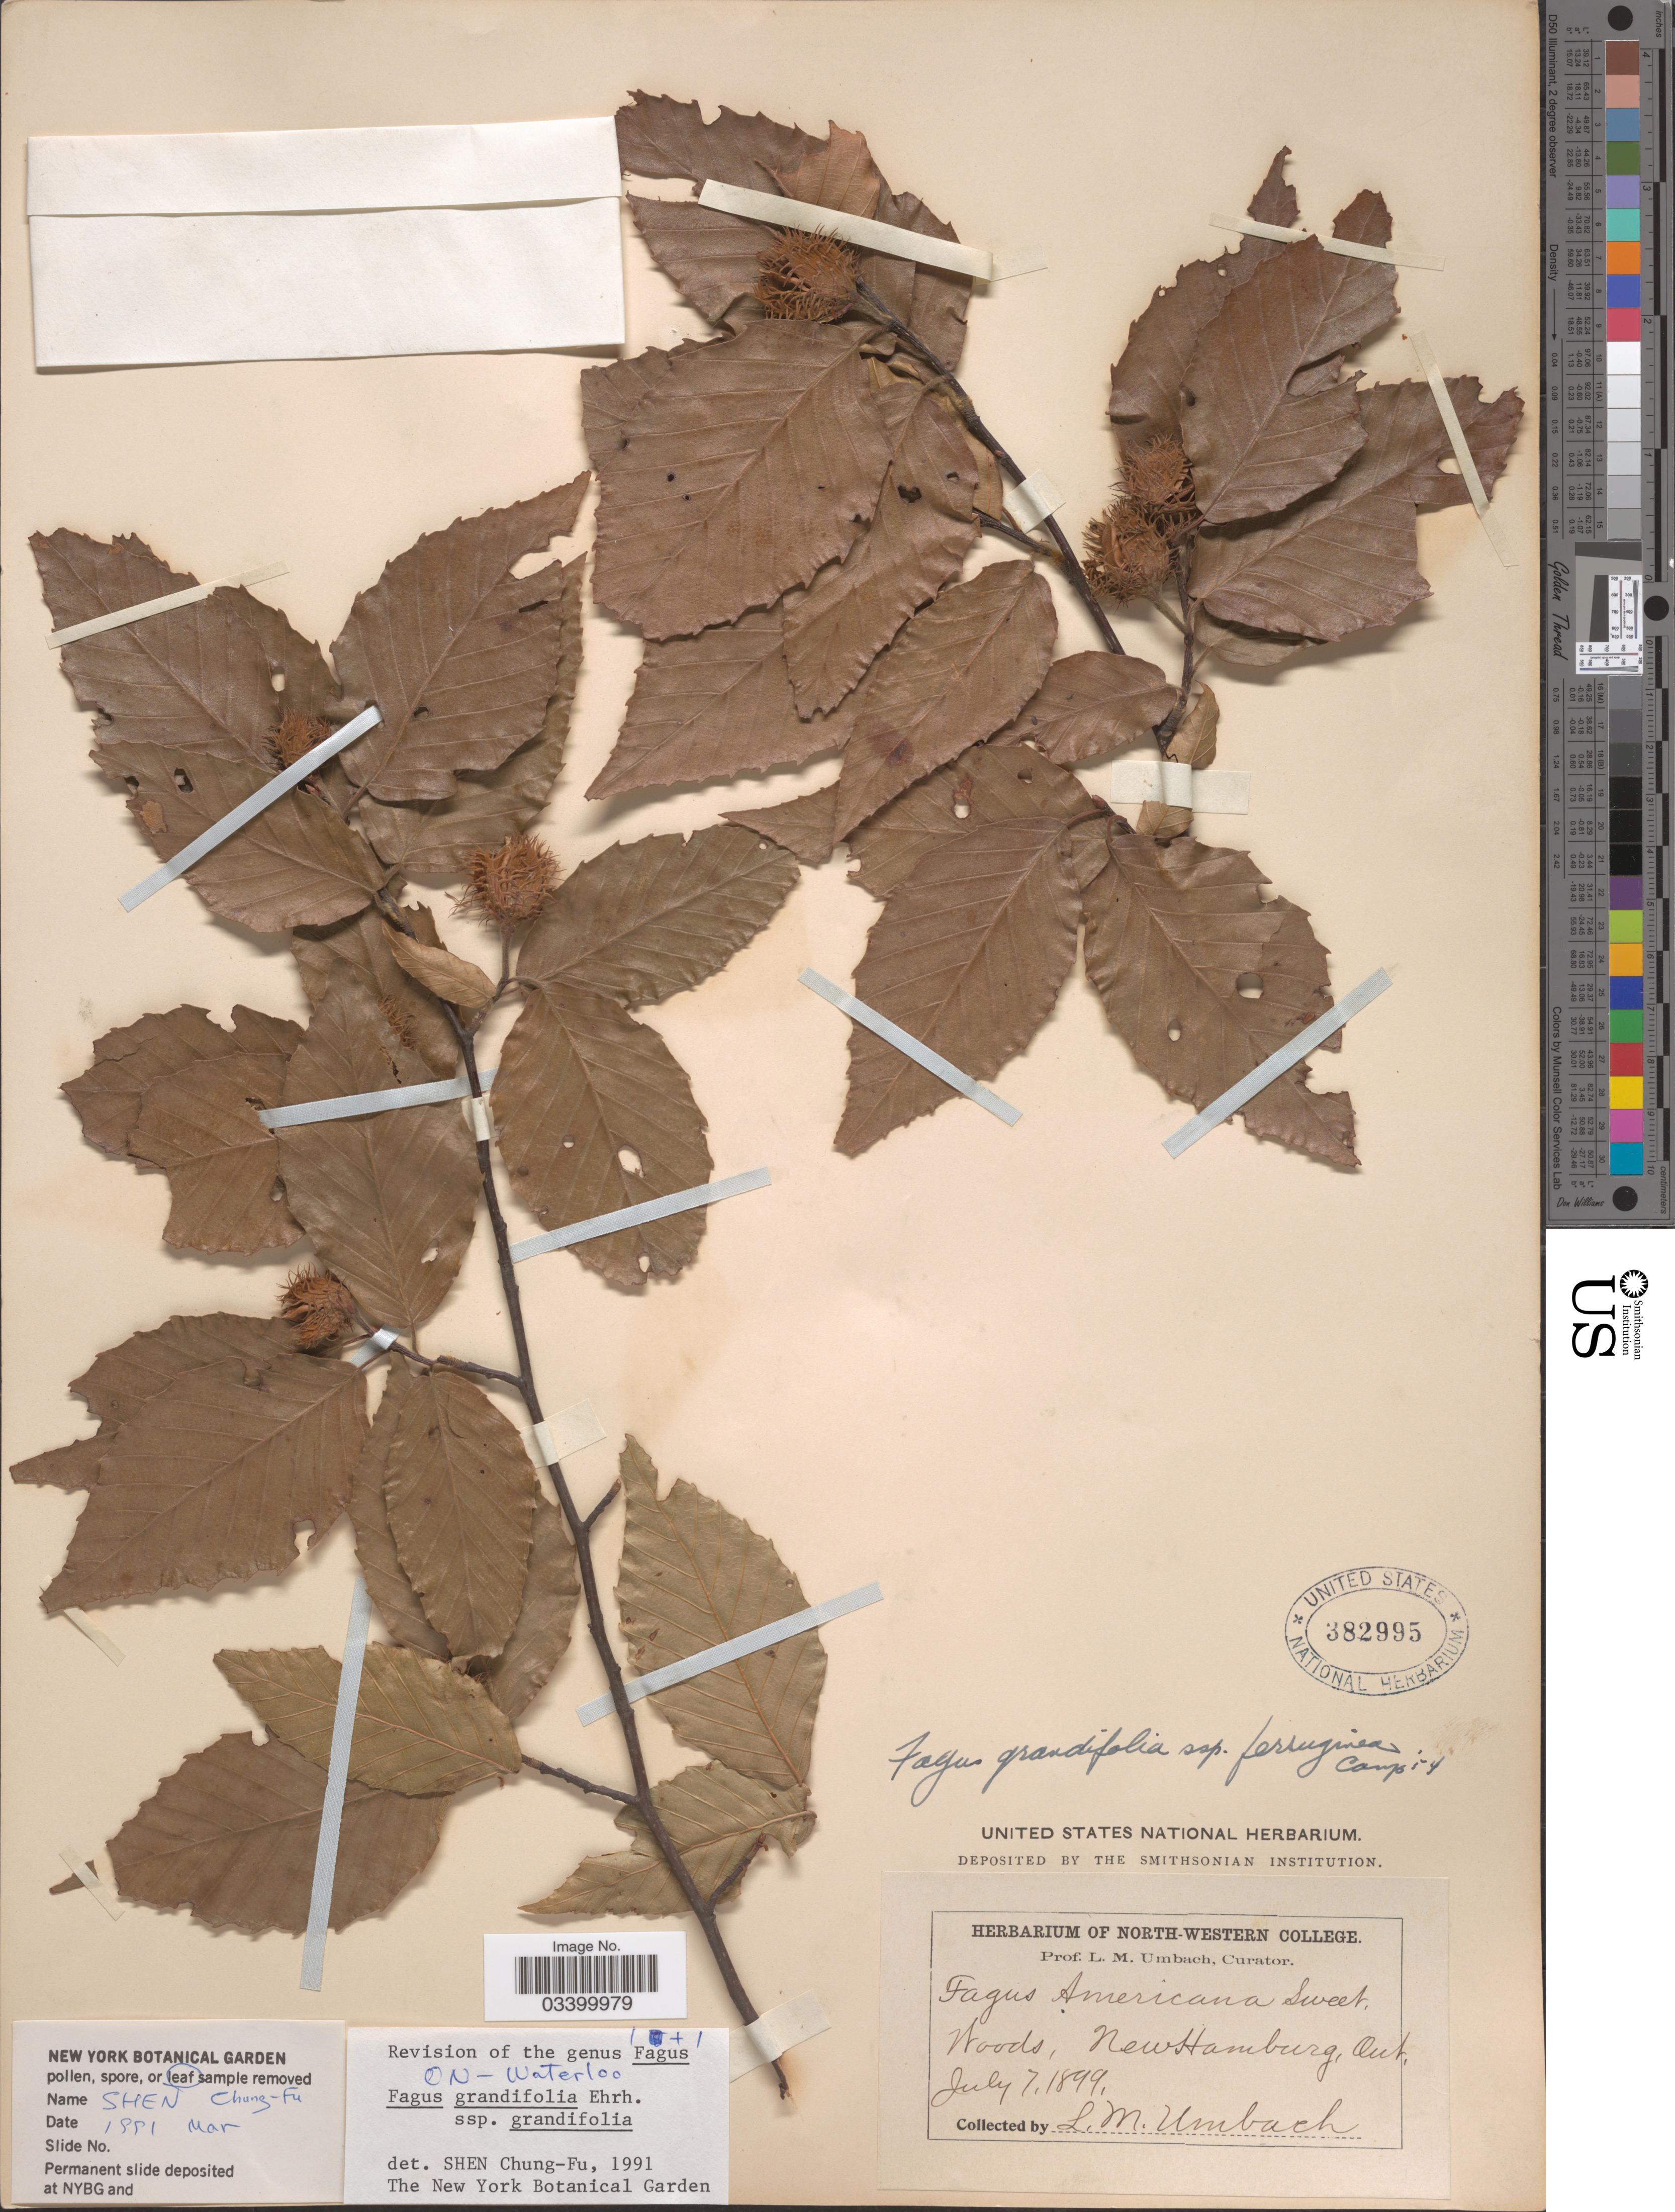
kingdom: Plantae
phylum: Tracheophyta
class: Magnoliopsida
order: Fagales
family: Fagaceae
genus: Fagus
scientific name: Fagus grandifolia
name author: Ehrh.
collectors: L. M. Umbach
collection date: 1899-07-07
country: Canada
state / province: Ontario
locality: New Hamburg.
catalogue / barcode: US 382995